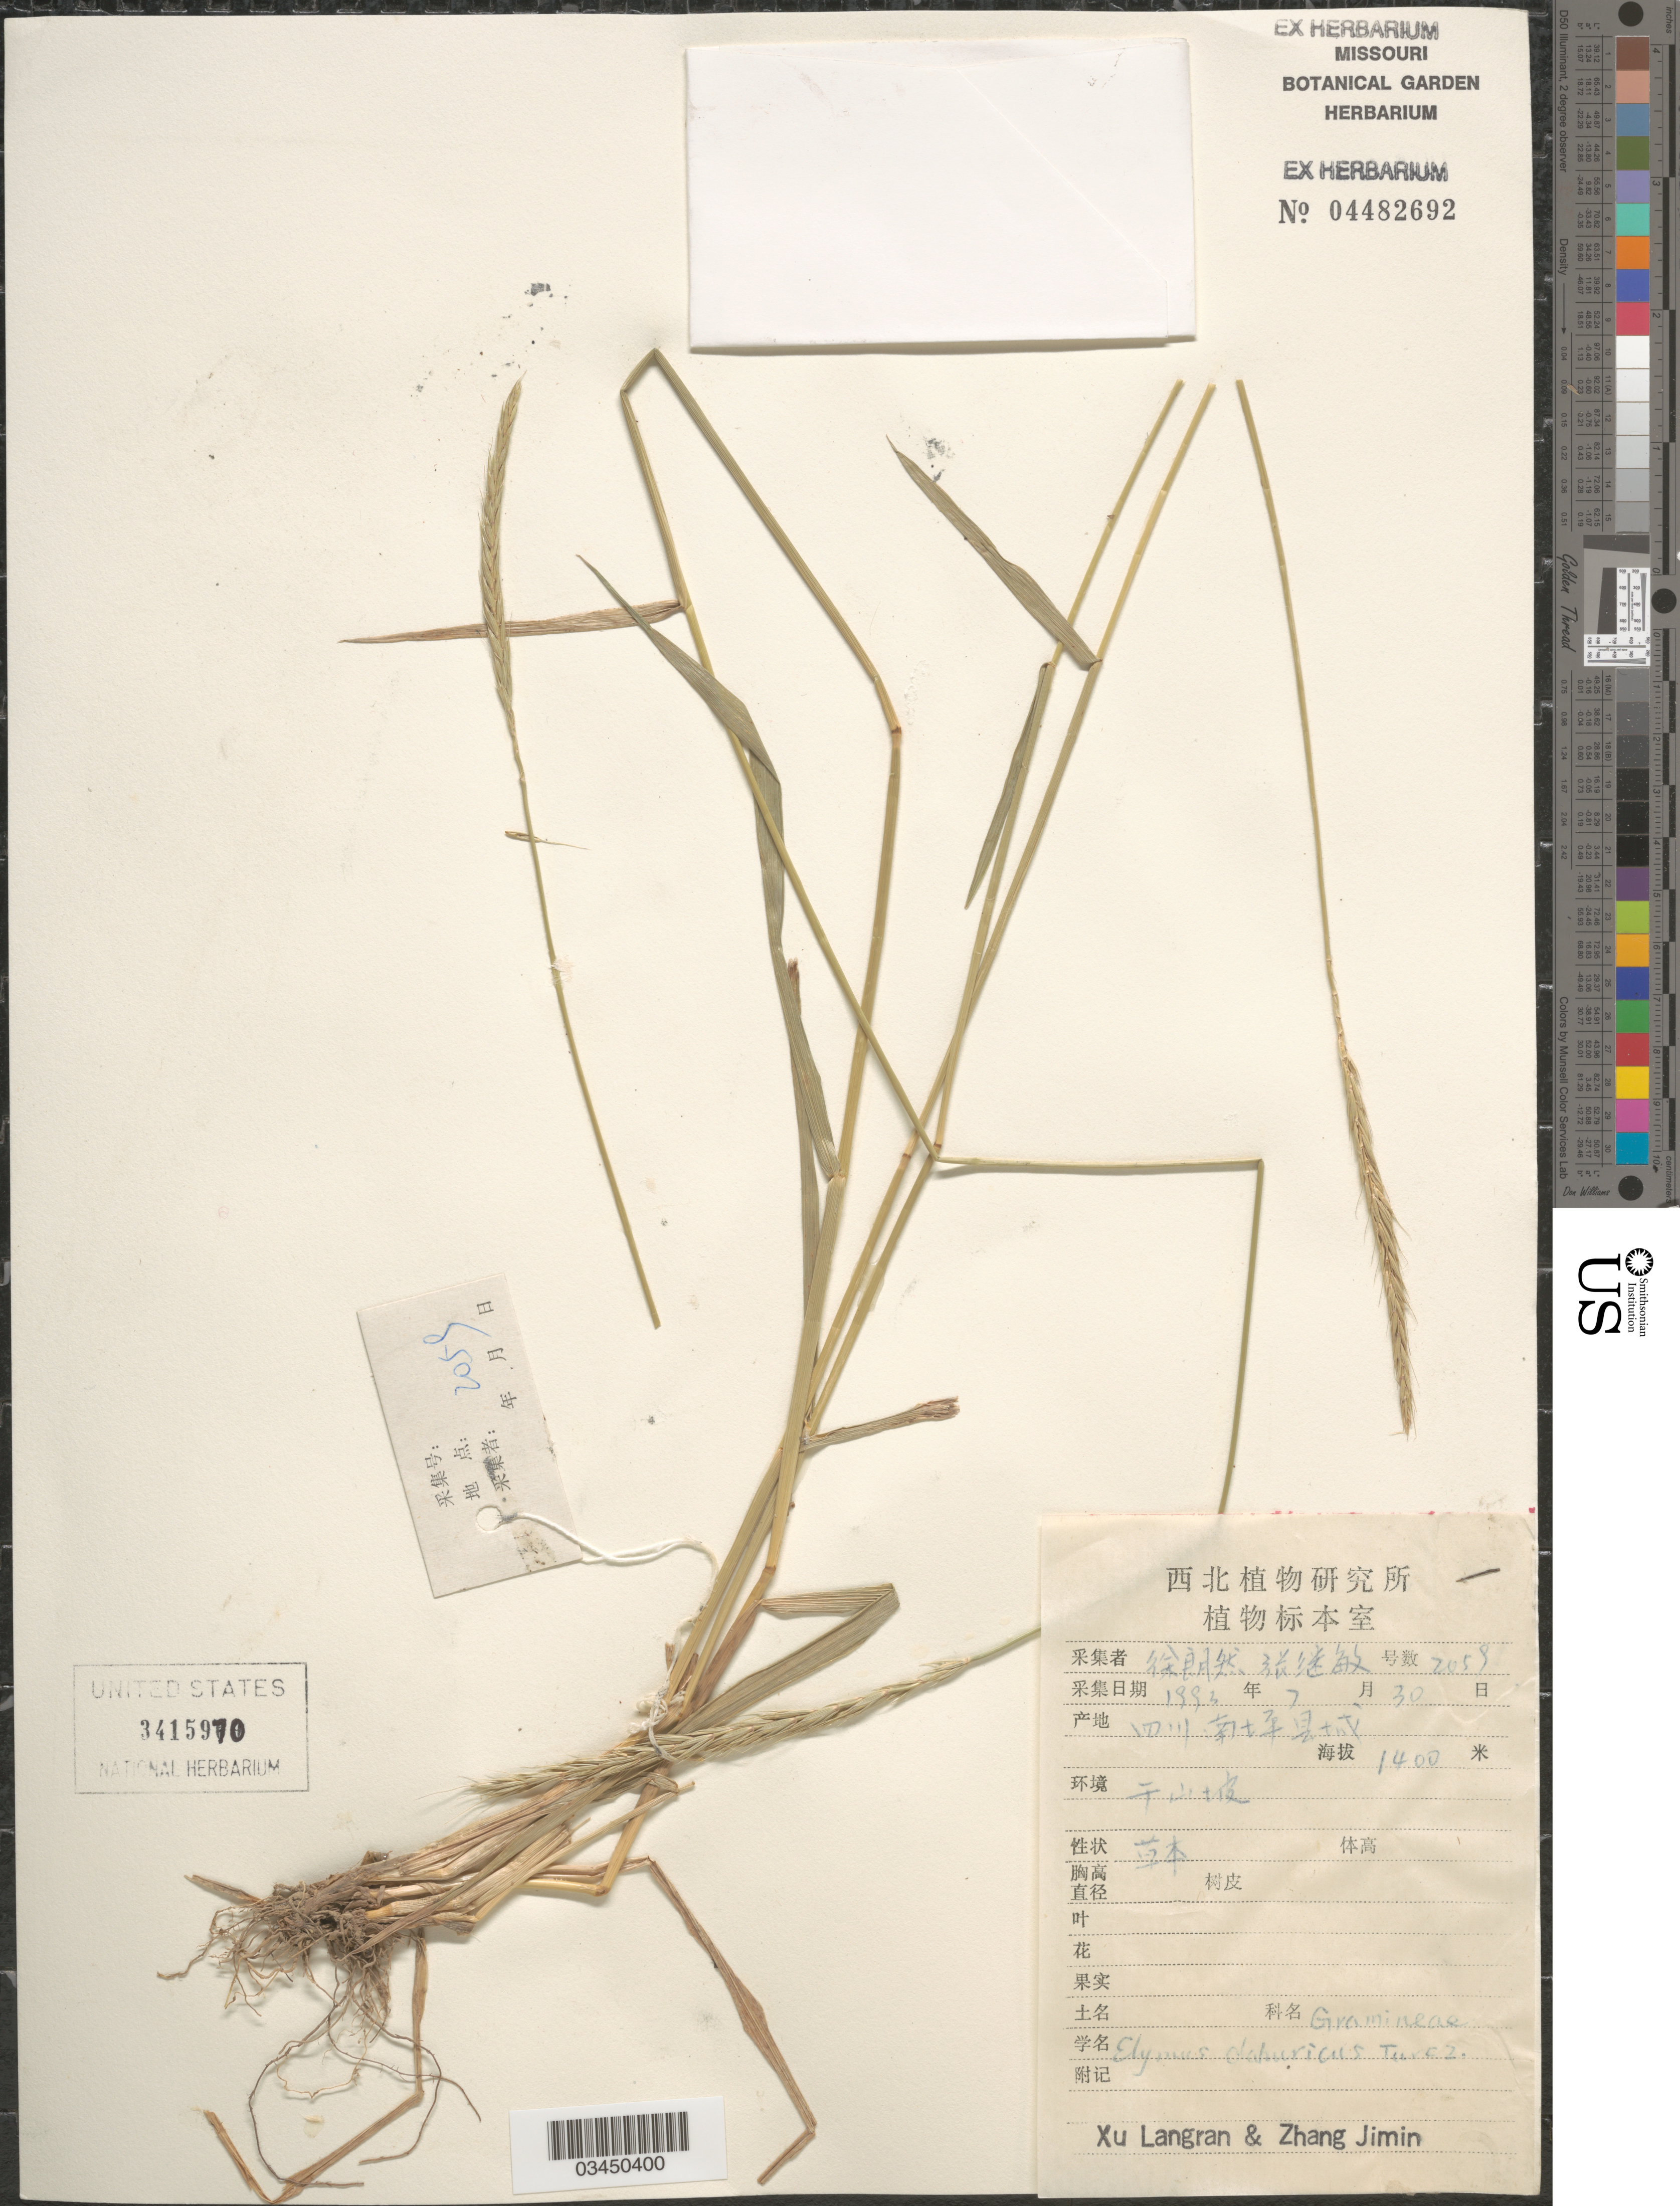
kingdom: Plantae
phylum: Tracheophyta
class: Liliopsida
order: Poales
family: Poaceae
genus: Elymus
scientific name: Elymus dahuricus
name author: Turcz. ex Griseb.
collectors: L. Xu & J. Zhang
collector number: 2058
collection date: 1993-07-30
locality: X.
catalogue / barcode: US 3415970